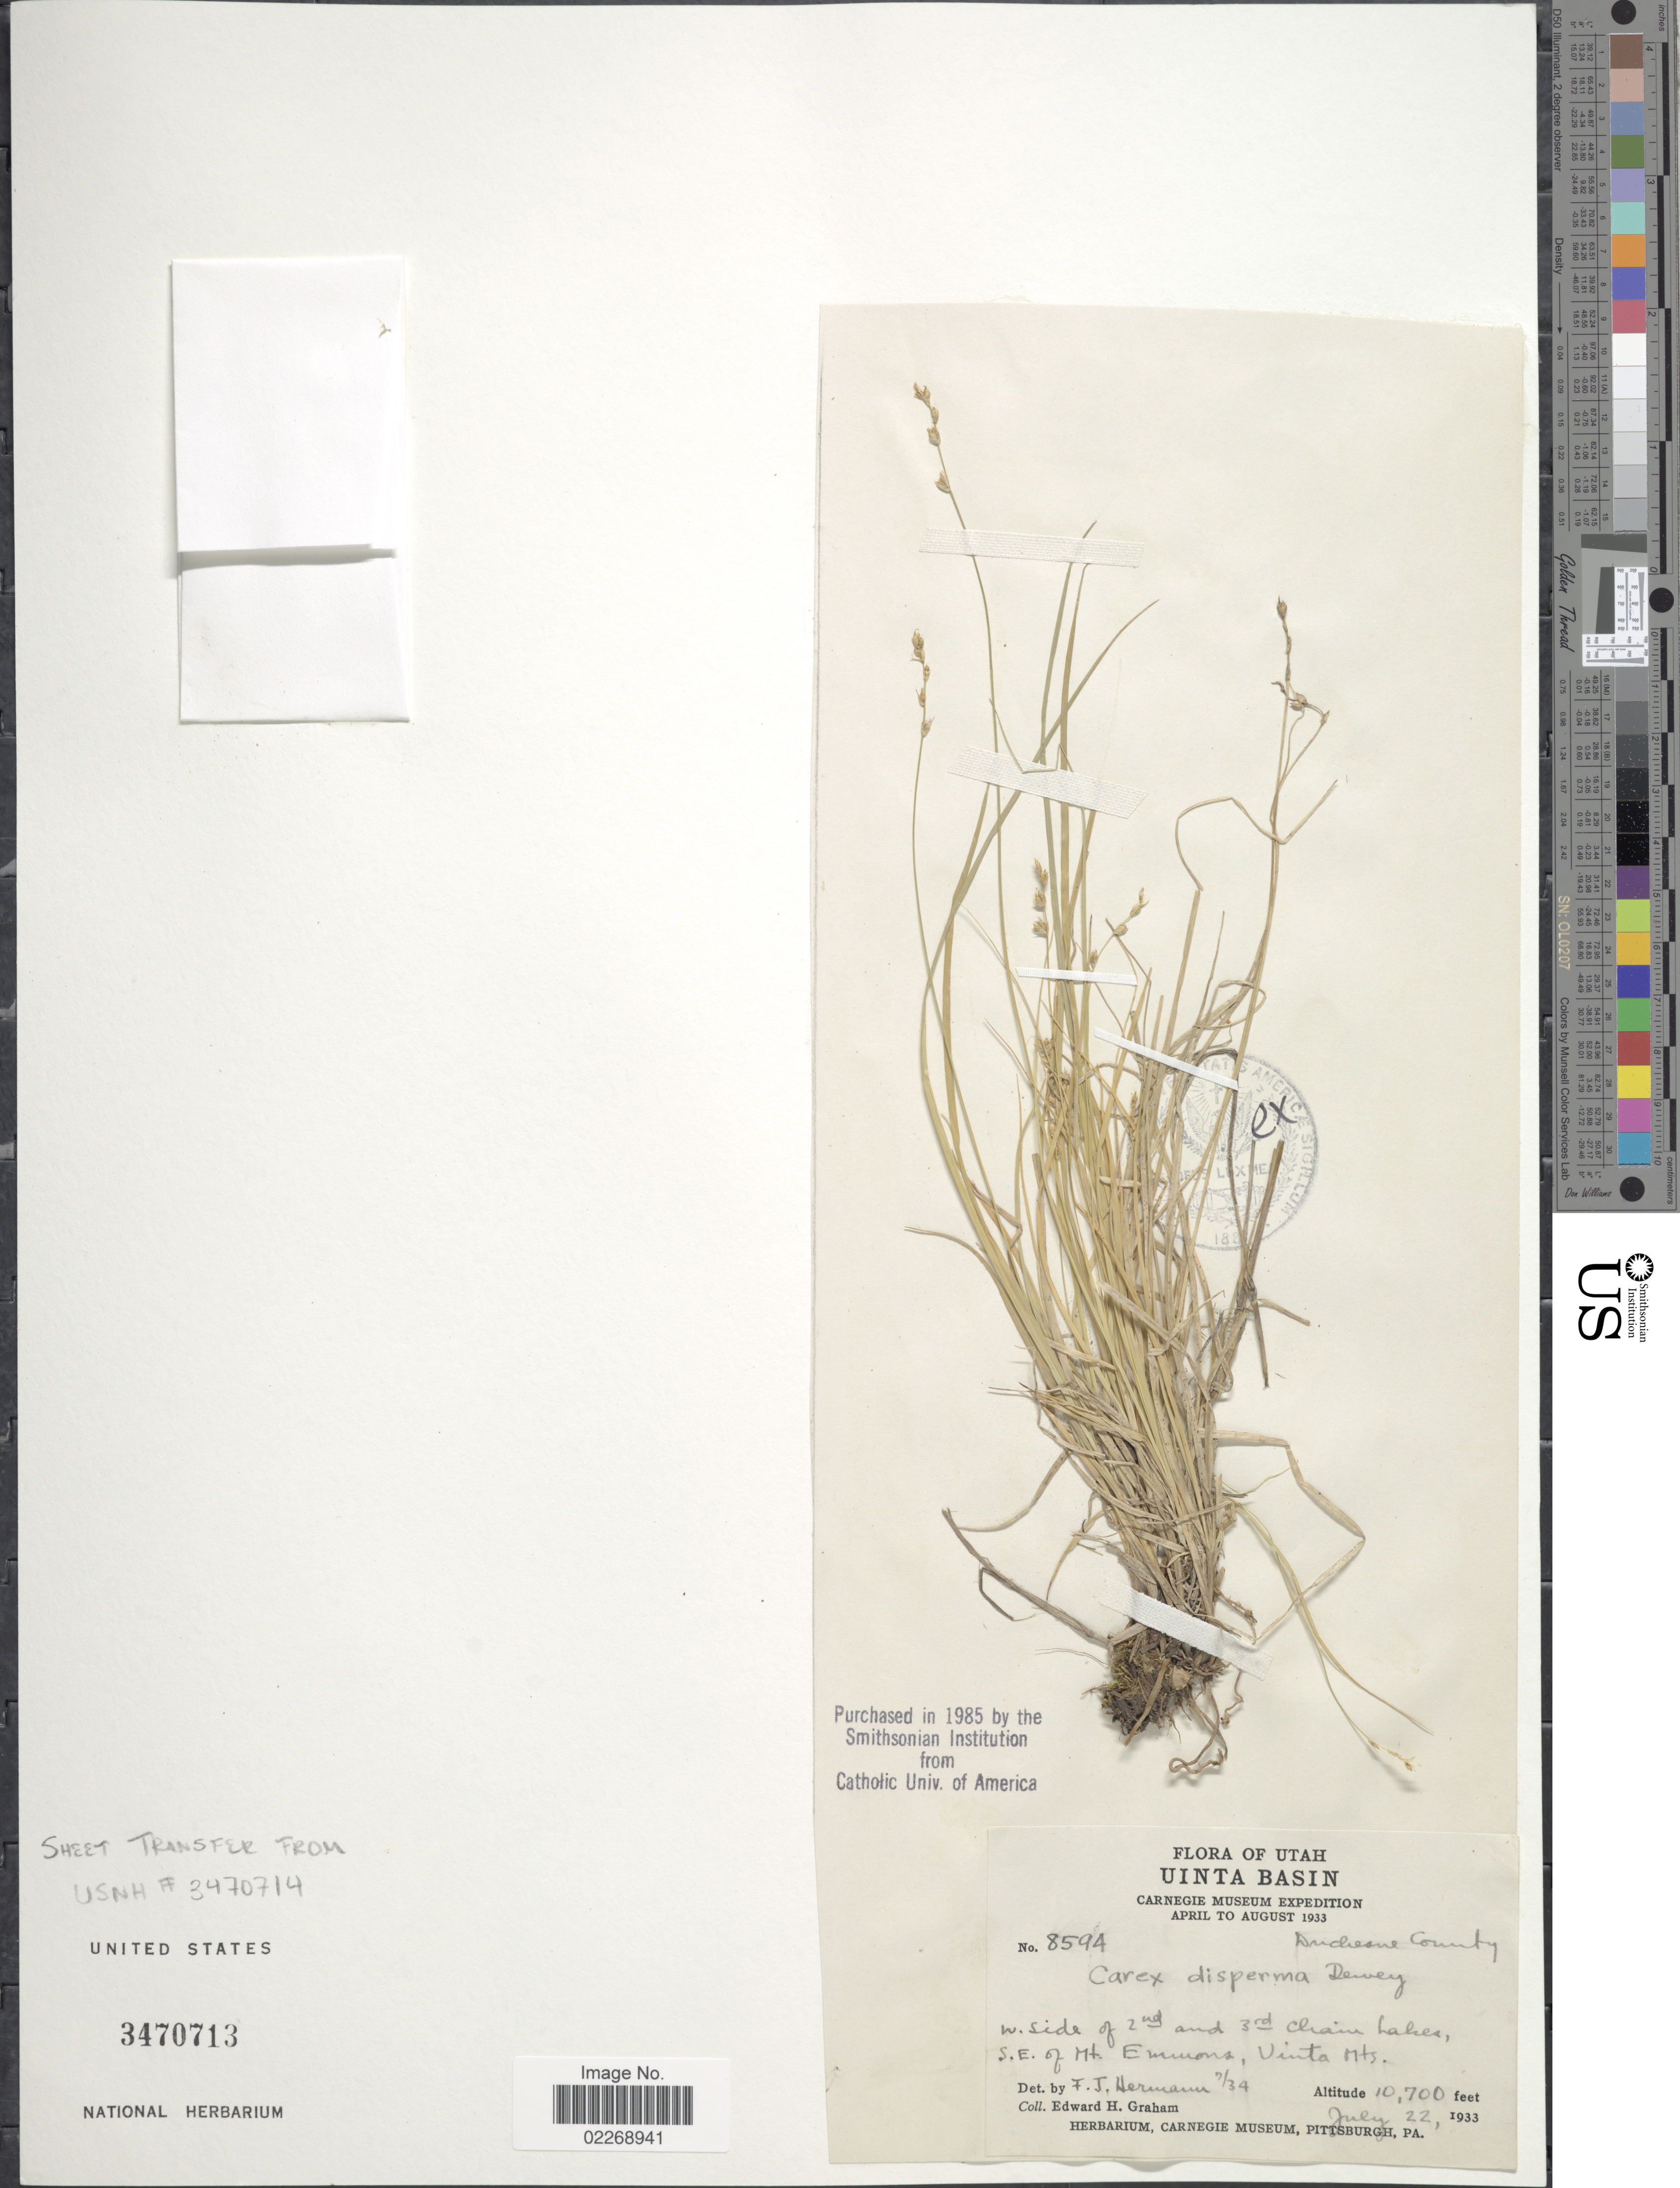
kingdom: Plantae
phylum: Tracheophyta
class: Liliopsida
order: Poales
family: Cyperaceae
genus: Carex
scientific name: Carex disperma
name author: Dewey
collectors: E. H. Graham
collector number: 8594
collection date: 1933-07-22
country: United States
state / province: Utah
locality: Uinta Basin, W side of 2nd and 3rd Chaine Lakes, S.E. of Mt Emmons, Uinta Mts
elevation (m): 3261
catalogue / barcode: US 3470713